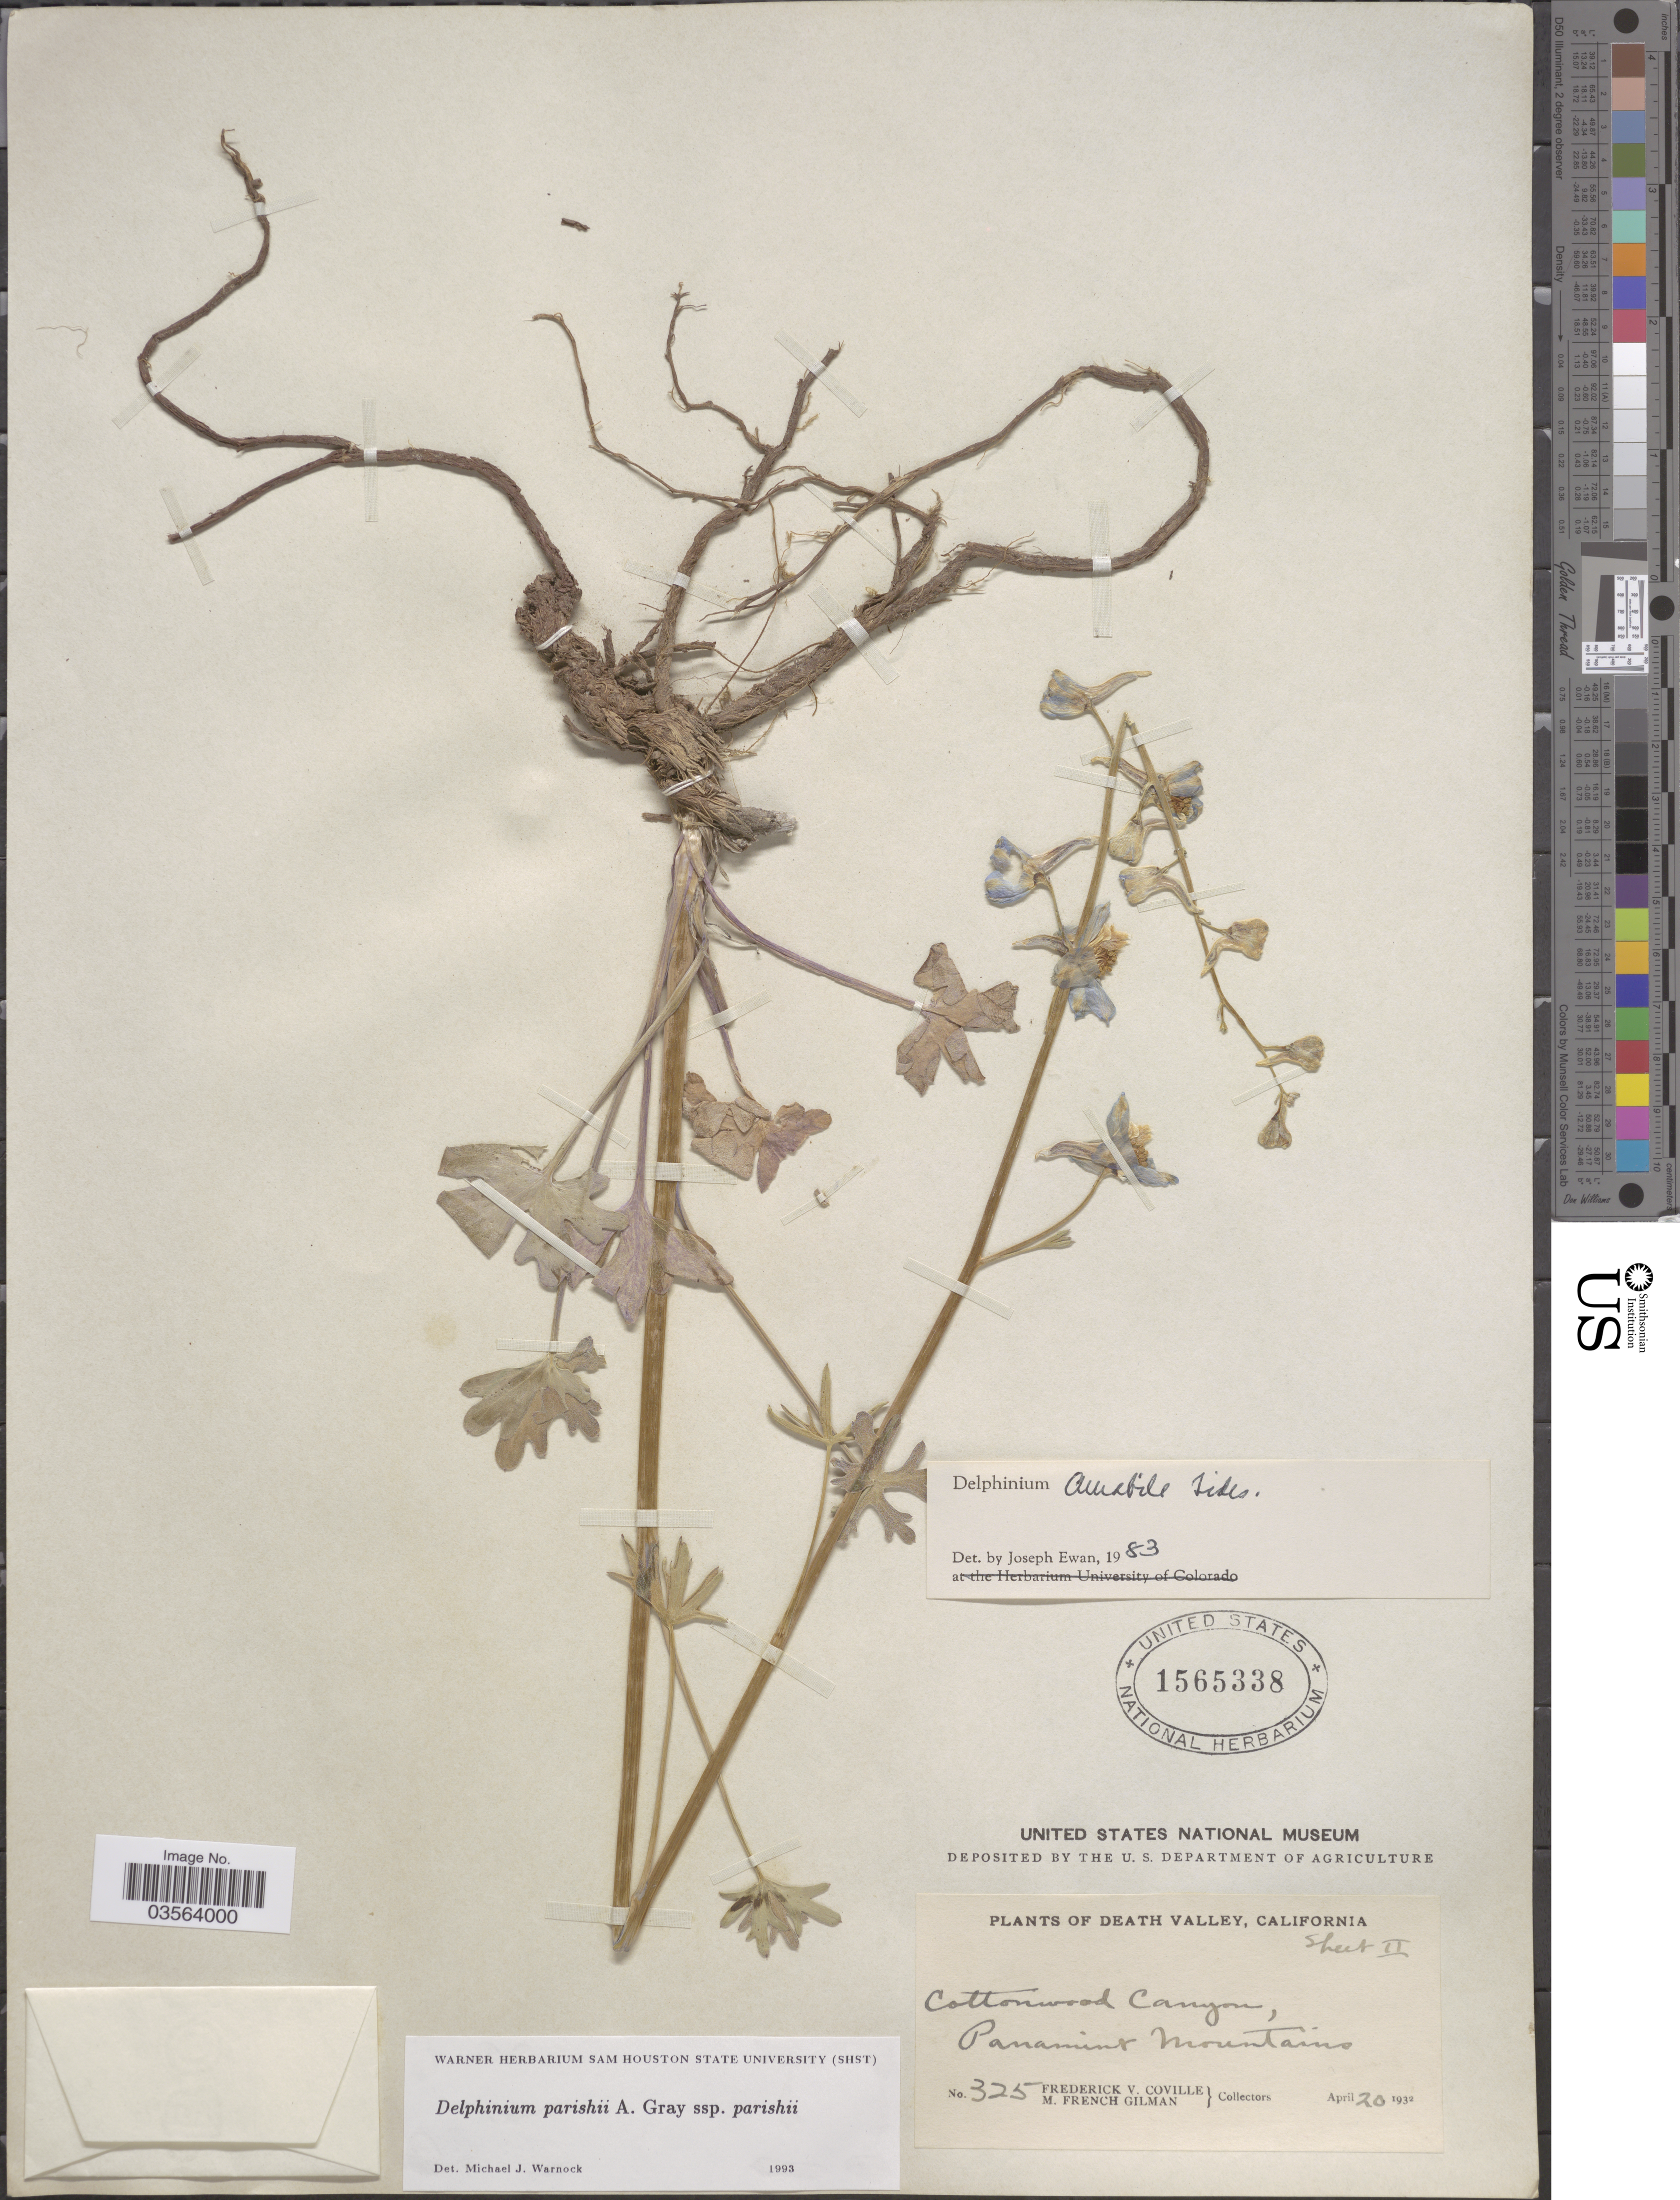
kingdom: Plantae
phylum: Tracheophyta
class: Magnoliopsida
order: Ranunculales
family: Ranunculaceae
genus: Delphinium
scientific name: Delphinium parishii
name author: A. Gray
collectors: F. V. Coville & M. F. Gilman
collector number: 325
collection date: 1932-04-20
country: United States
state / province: California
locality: Death Valley. Panamint Mountains.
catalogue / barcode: US 1565338